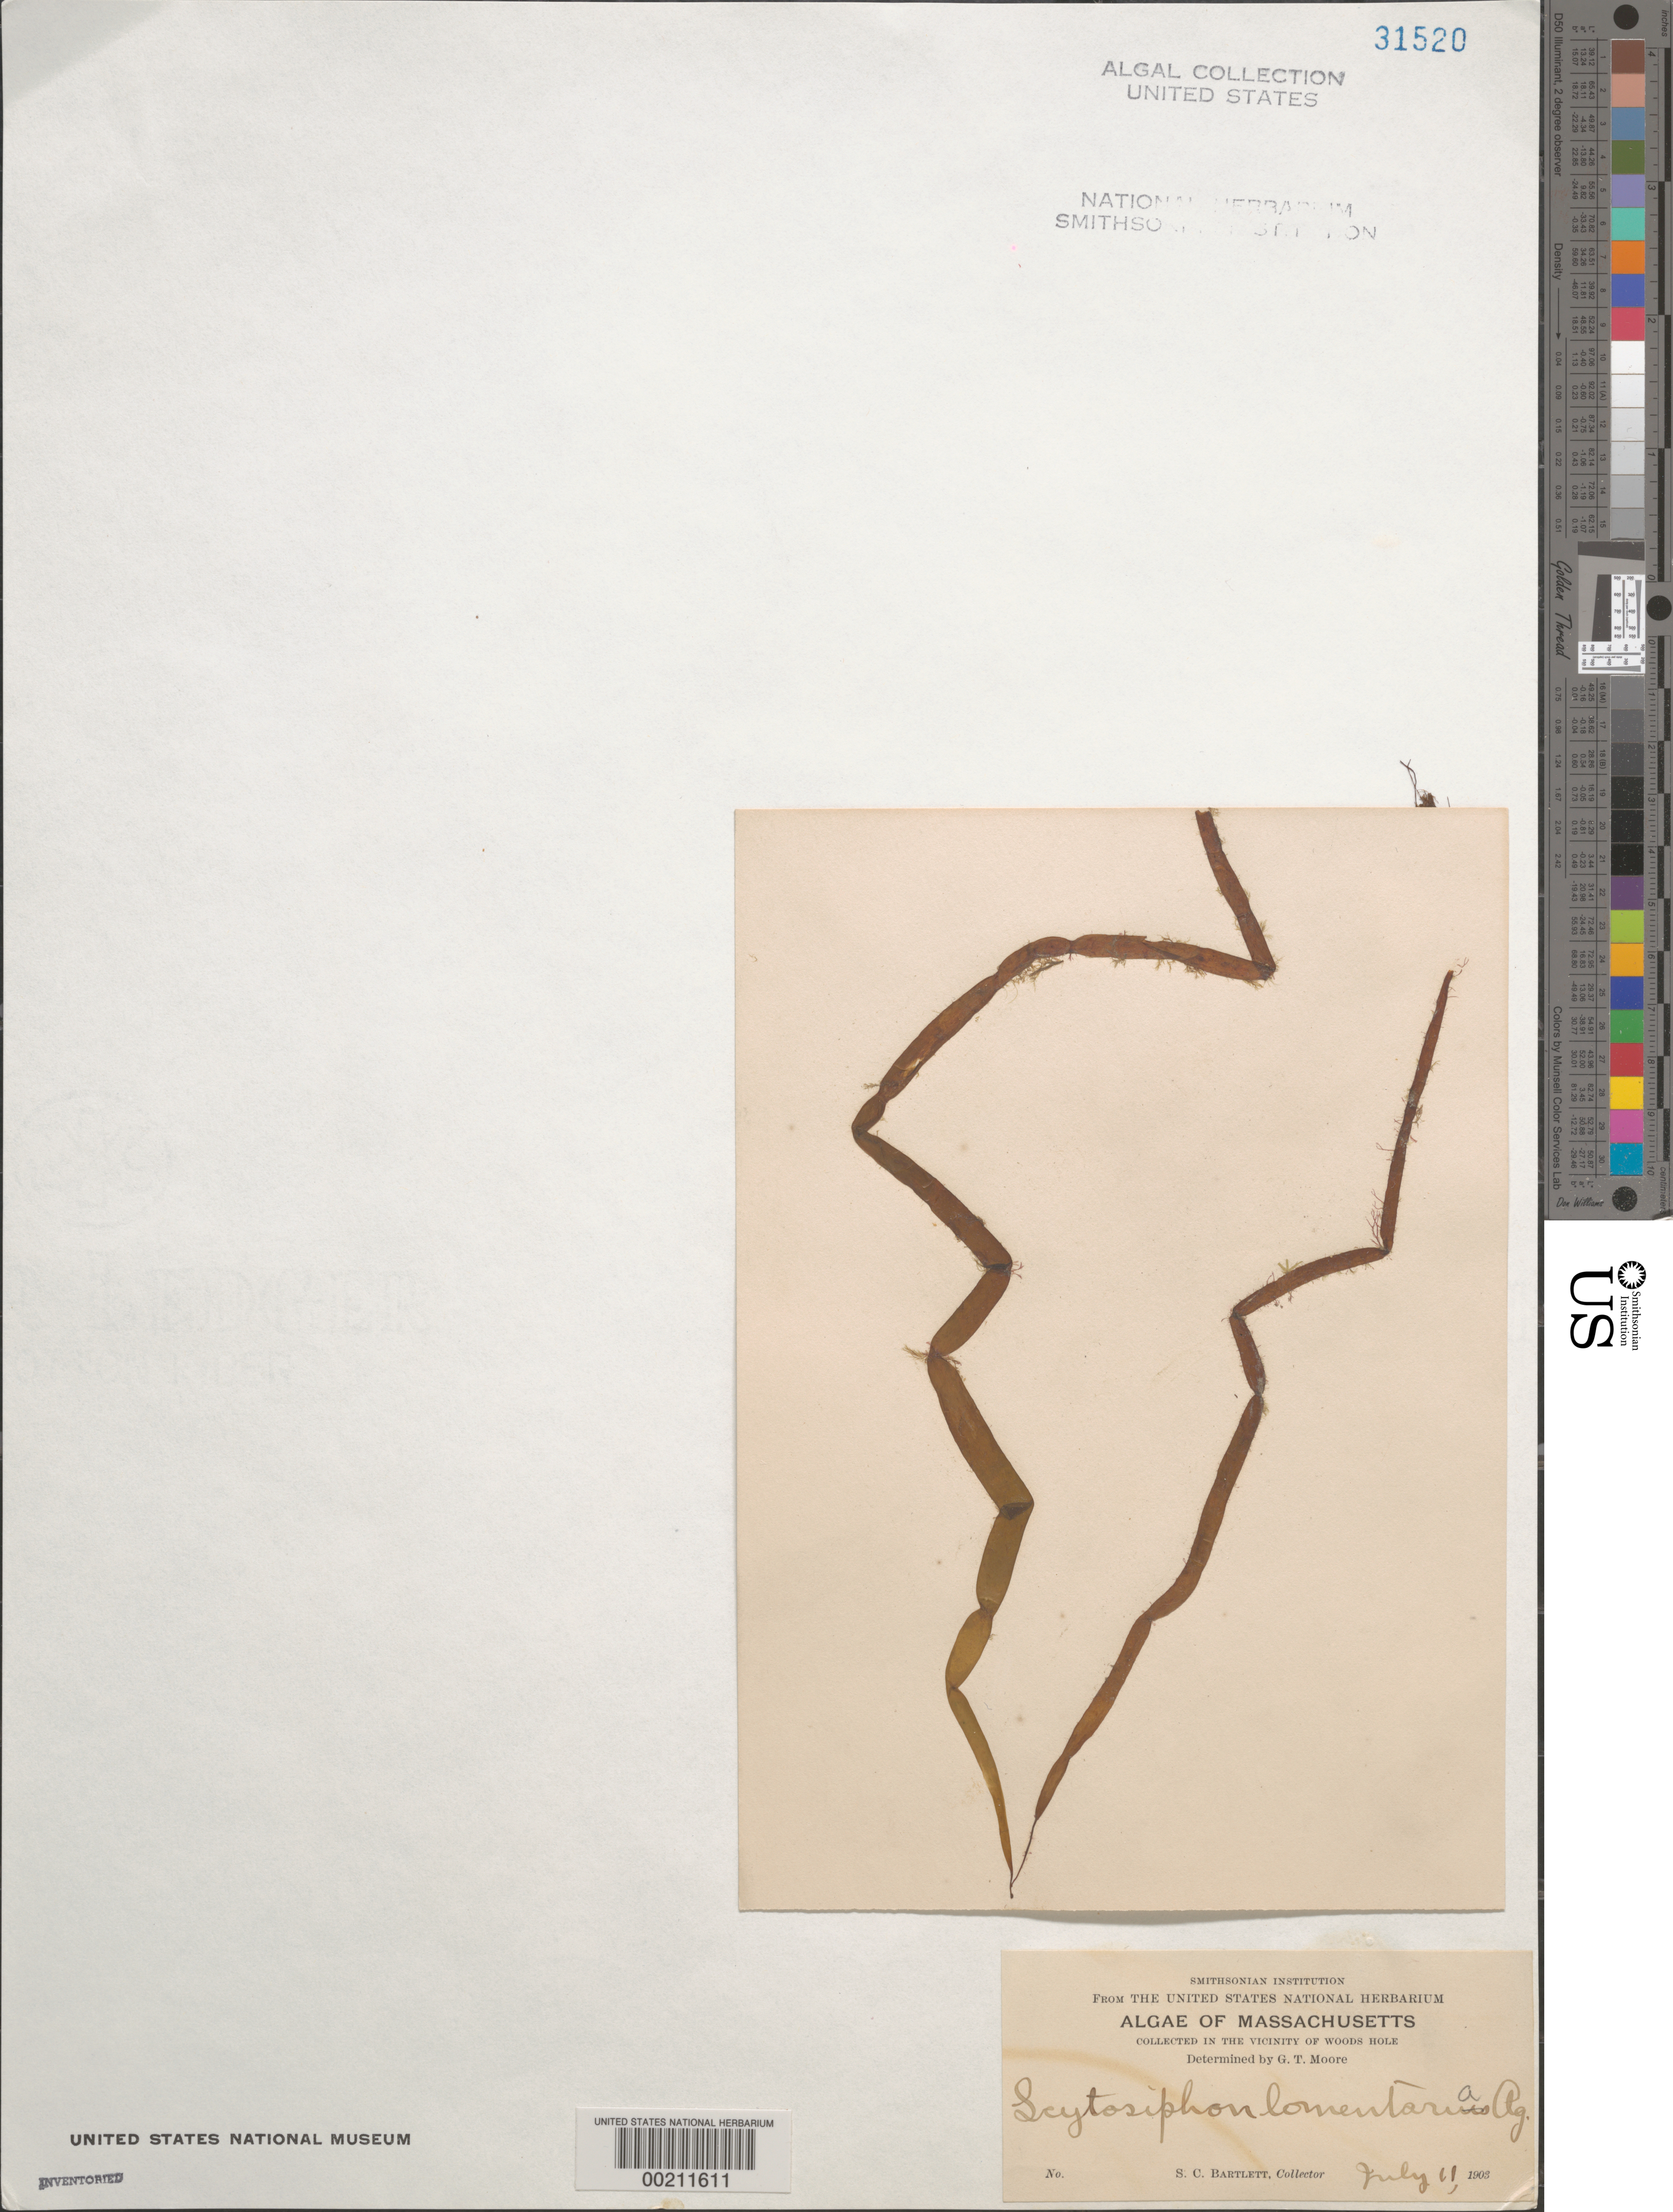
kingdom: Chromista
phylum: Ochrophyta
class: Phaeophyceae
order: Scytosiphonales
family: Scytosiphonaceae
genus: Scytosiphon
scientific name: Scytosiphon lomentaria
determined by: Moore, G. T.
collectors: S. C. Bartlett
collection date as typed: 11 Jul 1903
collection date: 1903-07-11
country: United States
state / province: Massachusetts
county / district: Barnstable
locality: Woods Hole area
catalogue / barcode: US 31520